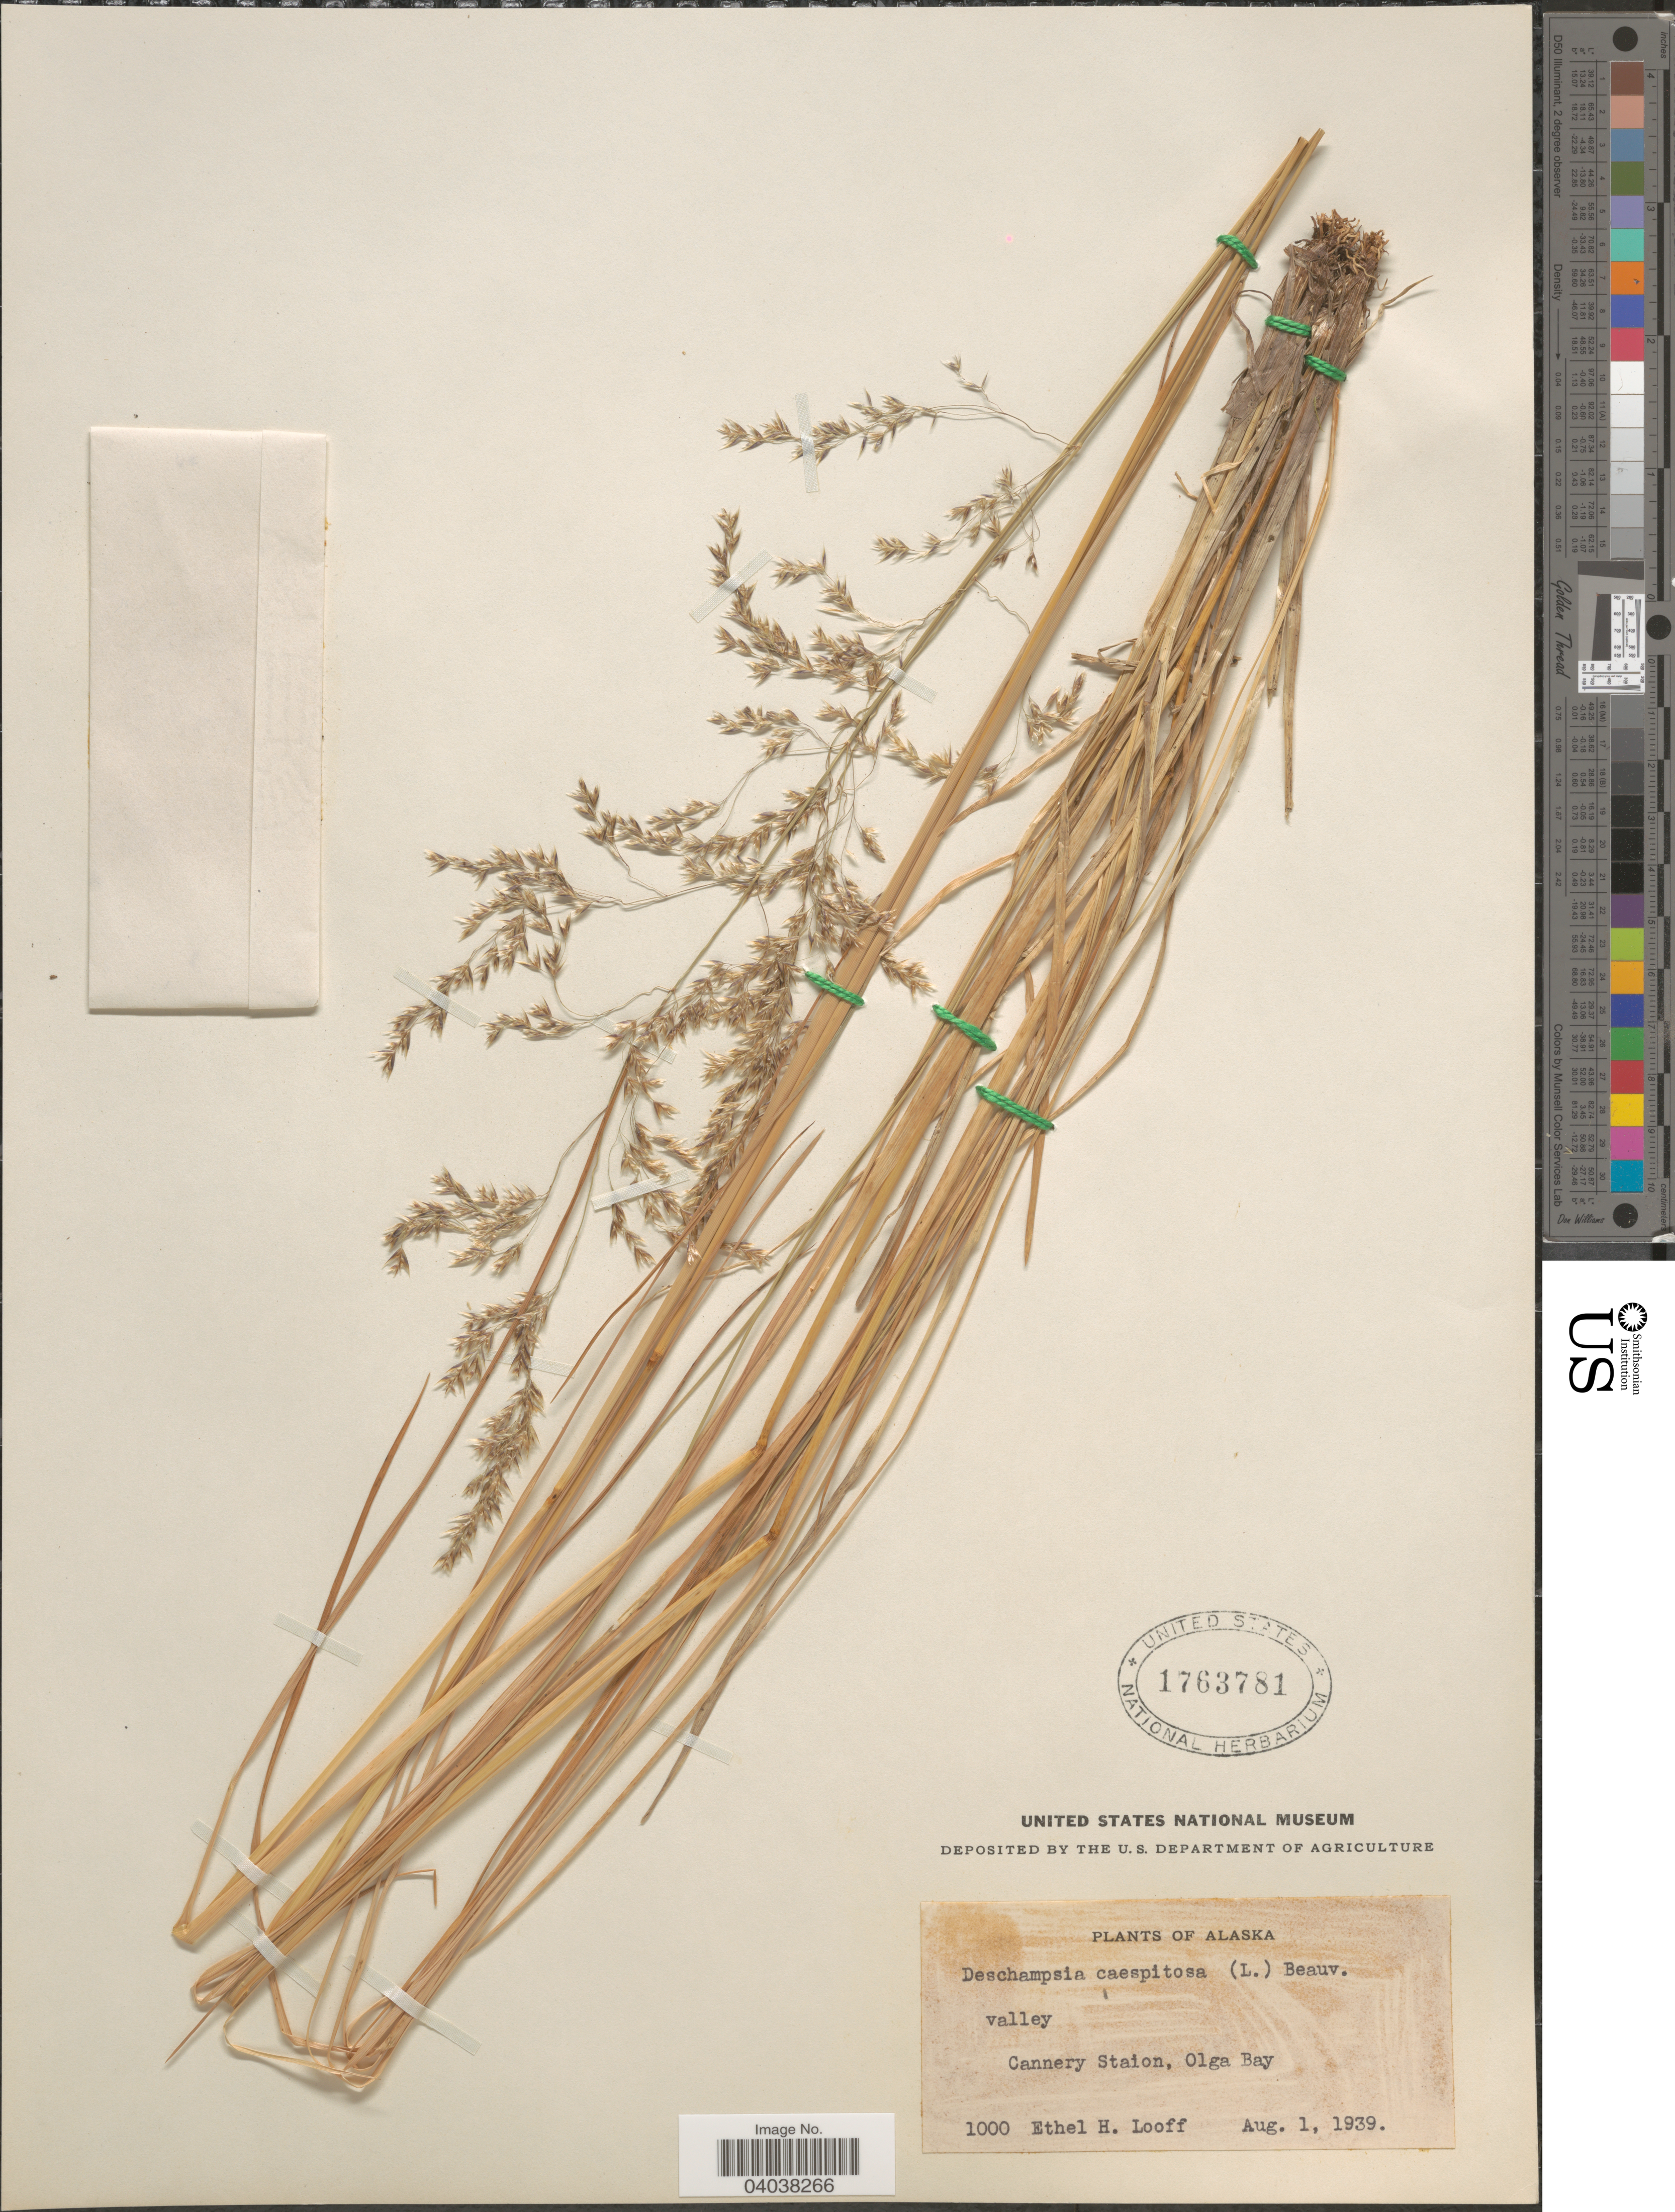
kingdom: Plantae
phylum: Tracheophyta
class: Liliopsida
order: Poales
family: Poaceae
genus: Deschampsia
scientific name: Deschampsia cespitosa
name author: (L.) P. Beauv.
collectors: E. Looff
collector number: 1000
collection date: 1939-08-01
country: United States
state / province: Alaska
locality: Valley Cannery Staion, Olga Bay.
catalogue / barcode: US 1763781